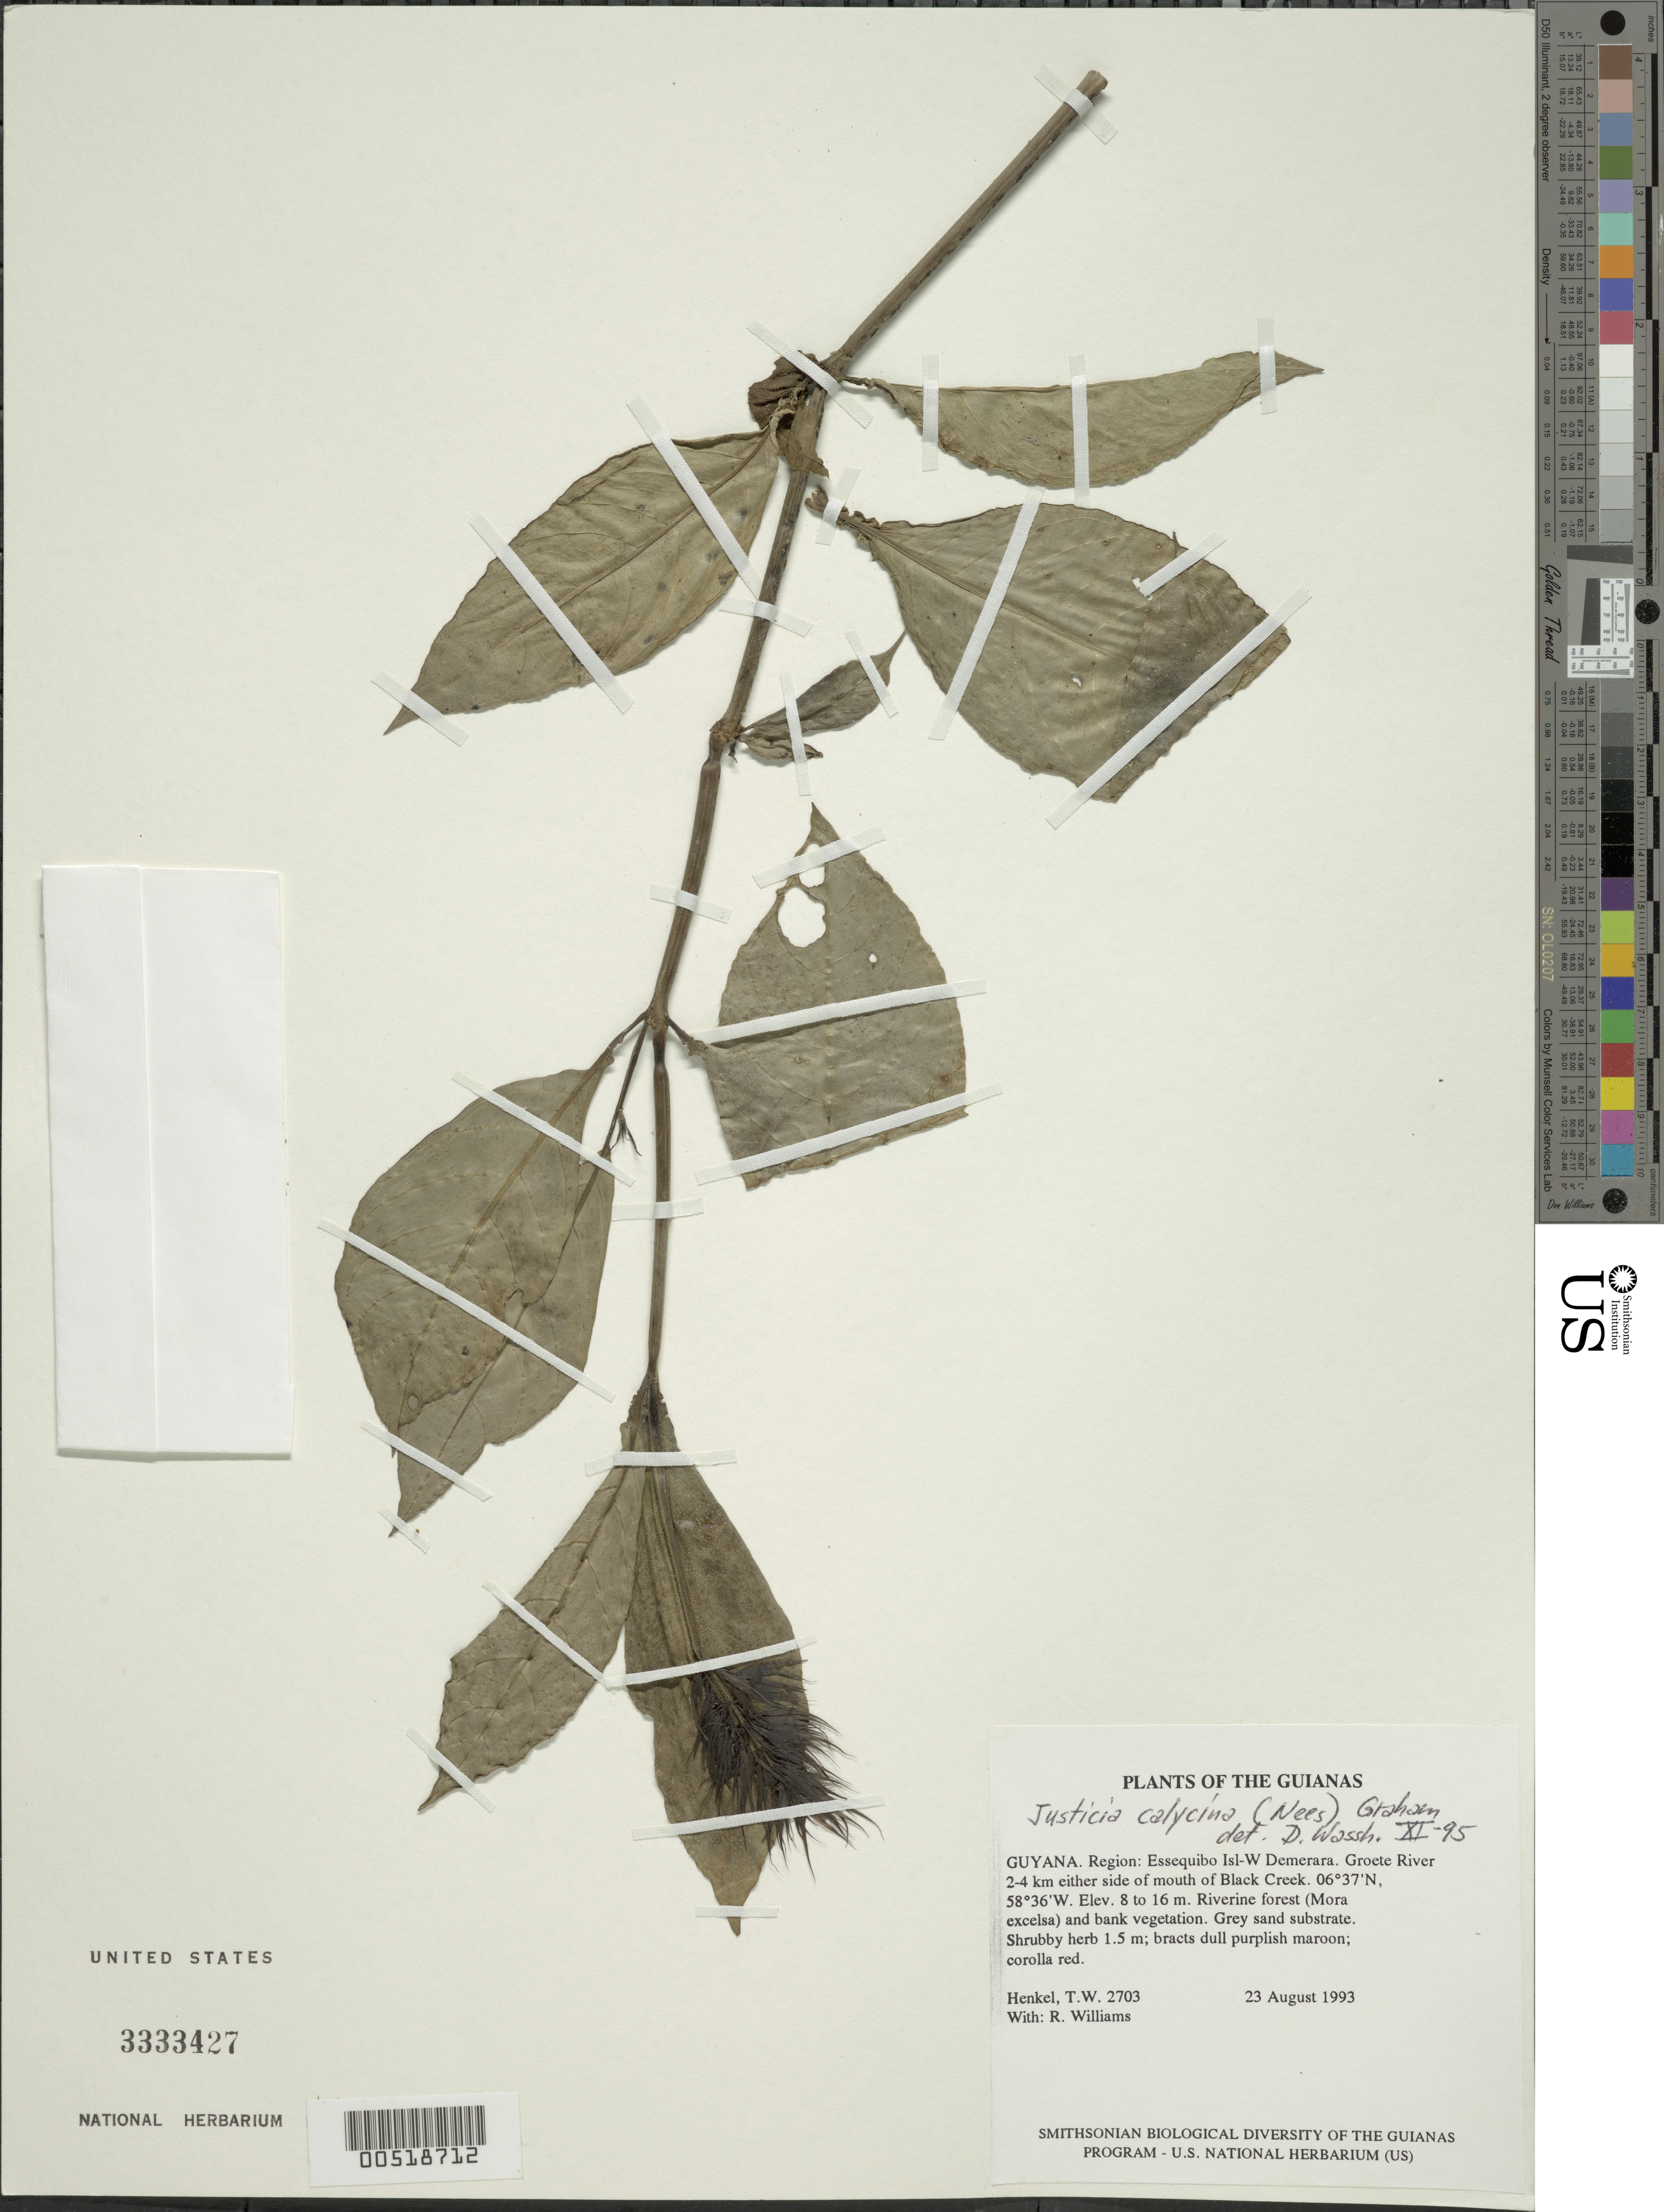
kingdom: Plantae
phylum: Tracheophyta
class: Magnoliopsida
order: Lamiales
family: Acanthaceae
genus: Justicia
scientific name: Justicia calycina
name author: (Nees) V.A.W. Graham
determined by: Wasshausen, Dieter C., (BOT), Smithsonian Institution - National Museum of Natural History (UNITED STATES)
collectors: T. Henkel & R. Williams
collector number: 2703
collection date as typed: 23 August 1993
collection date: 1993-08-23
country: Guyana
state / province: Essequibo Isl-W. Demerara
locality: Groete River 2-4 km either side of mouth of Black Creek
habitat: Riverine forest (Mora excelsa) and bank vegetation. Grey sand substrate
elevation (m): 8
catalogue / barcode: US 3333427